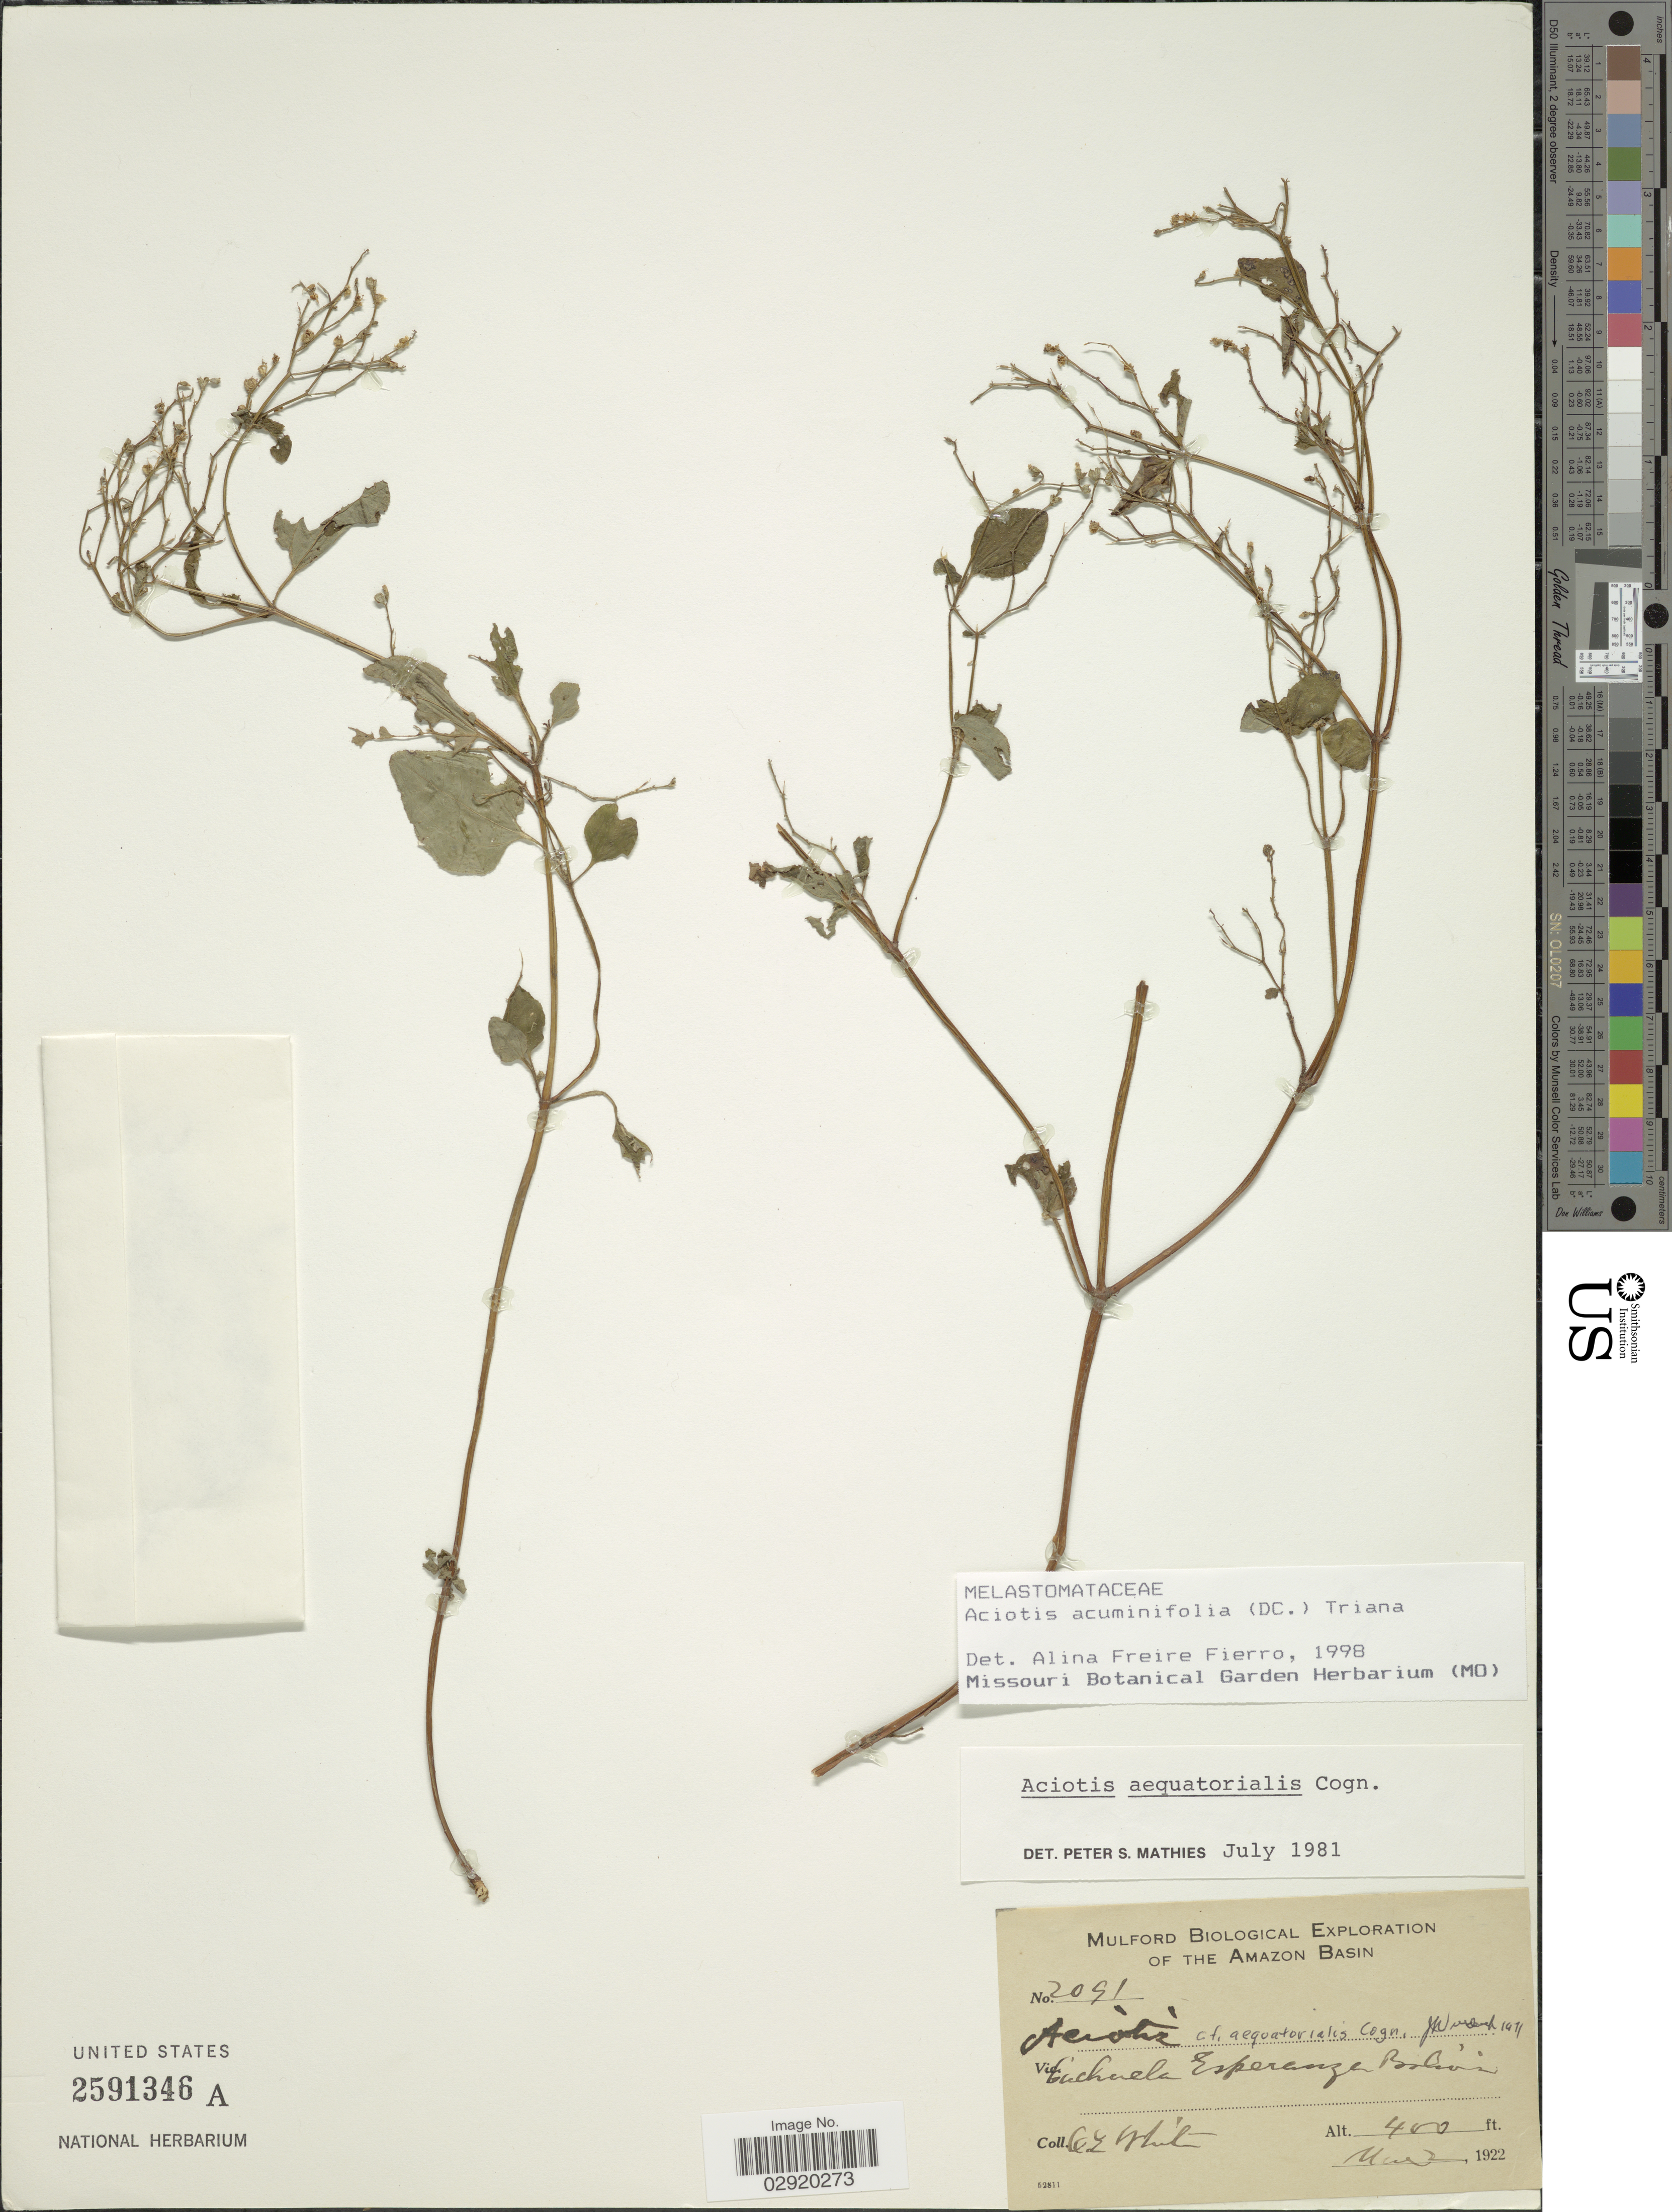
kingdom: Plantae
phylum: Tracheophyta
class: Magnoliopsida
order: Myrtales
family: Melastomataceae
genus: Aciotis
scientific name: Aciotis acuminifolia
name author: (Mart. ex DC.) Triana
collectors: O. E. White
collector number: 2091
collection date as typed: Mar. 1922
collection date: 1922-03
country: Bolivia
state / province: Beni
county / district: Vaca Diez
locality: Cachuela Esperanza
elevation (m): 122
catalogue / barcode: US 2591346A